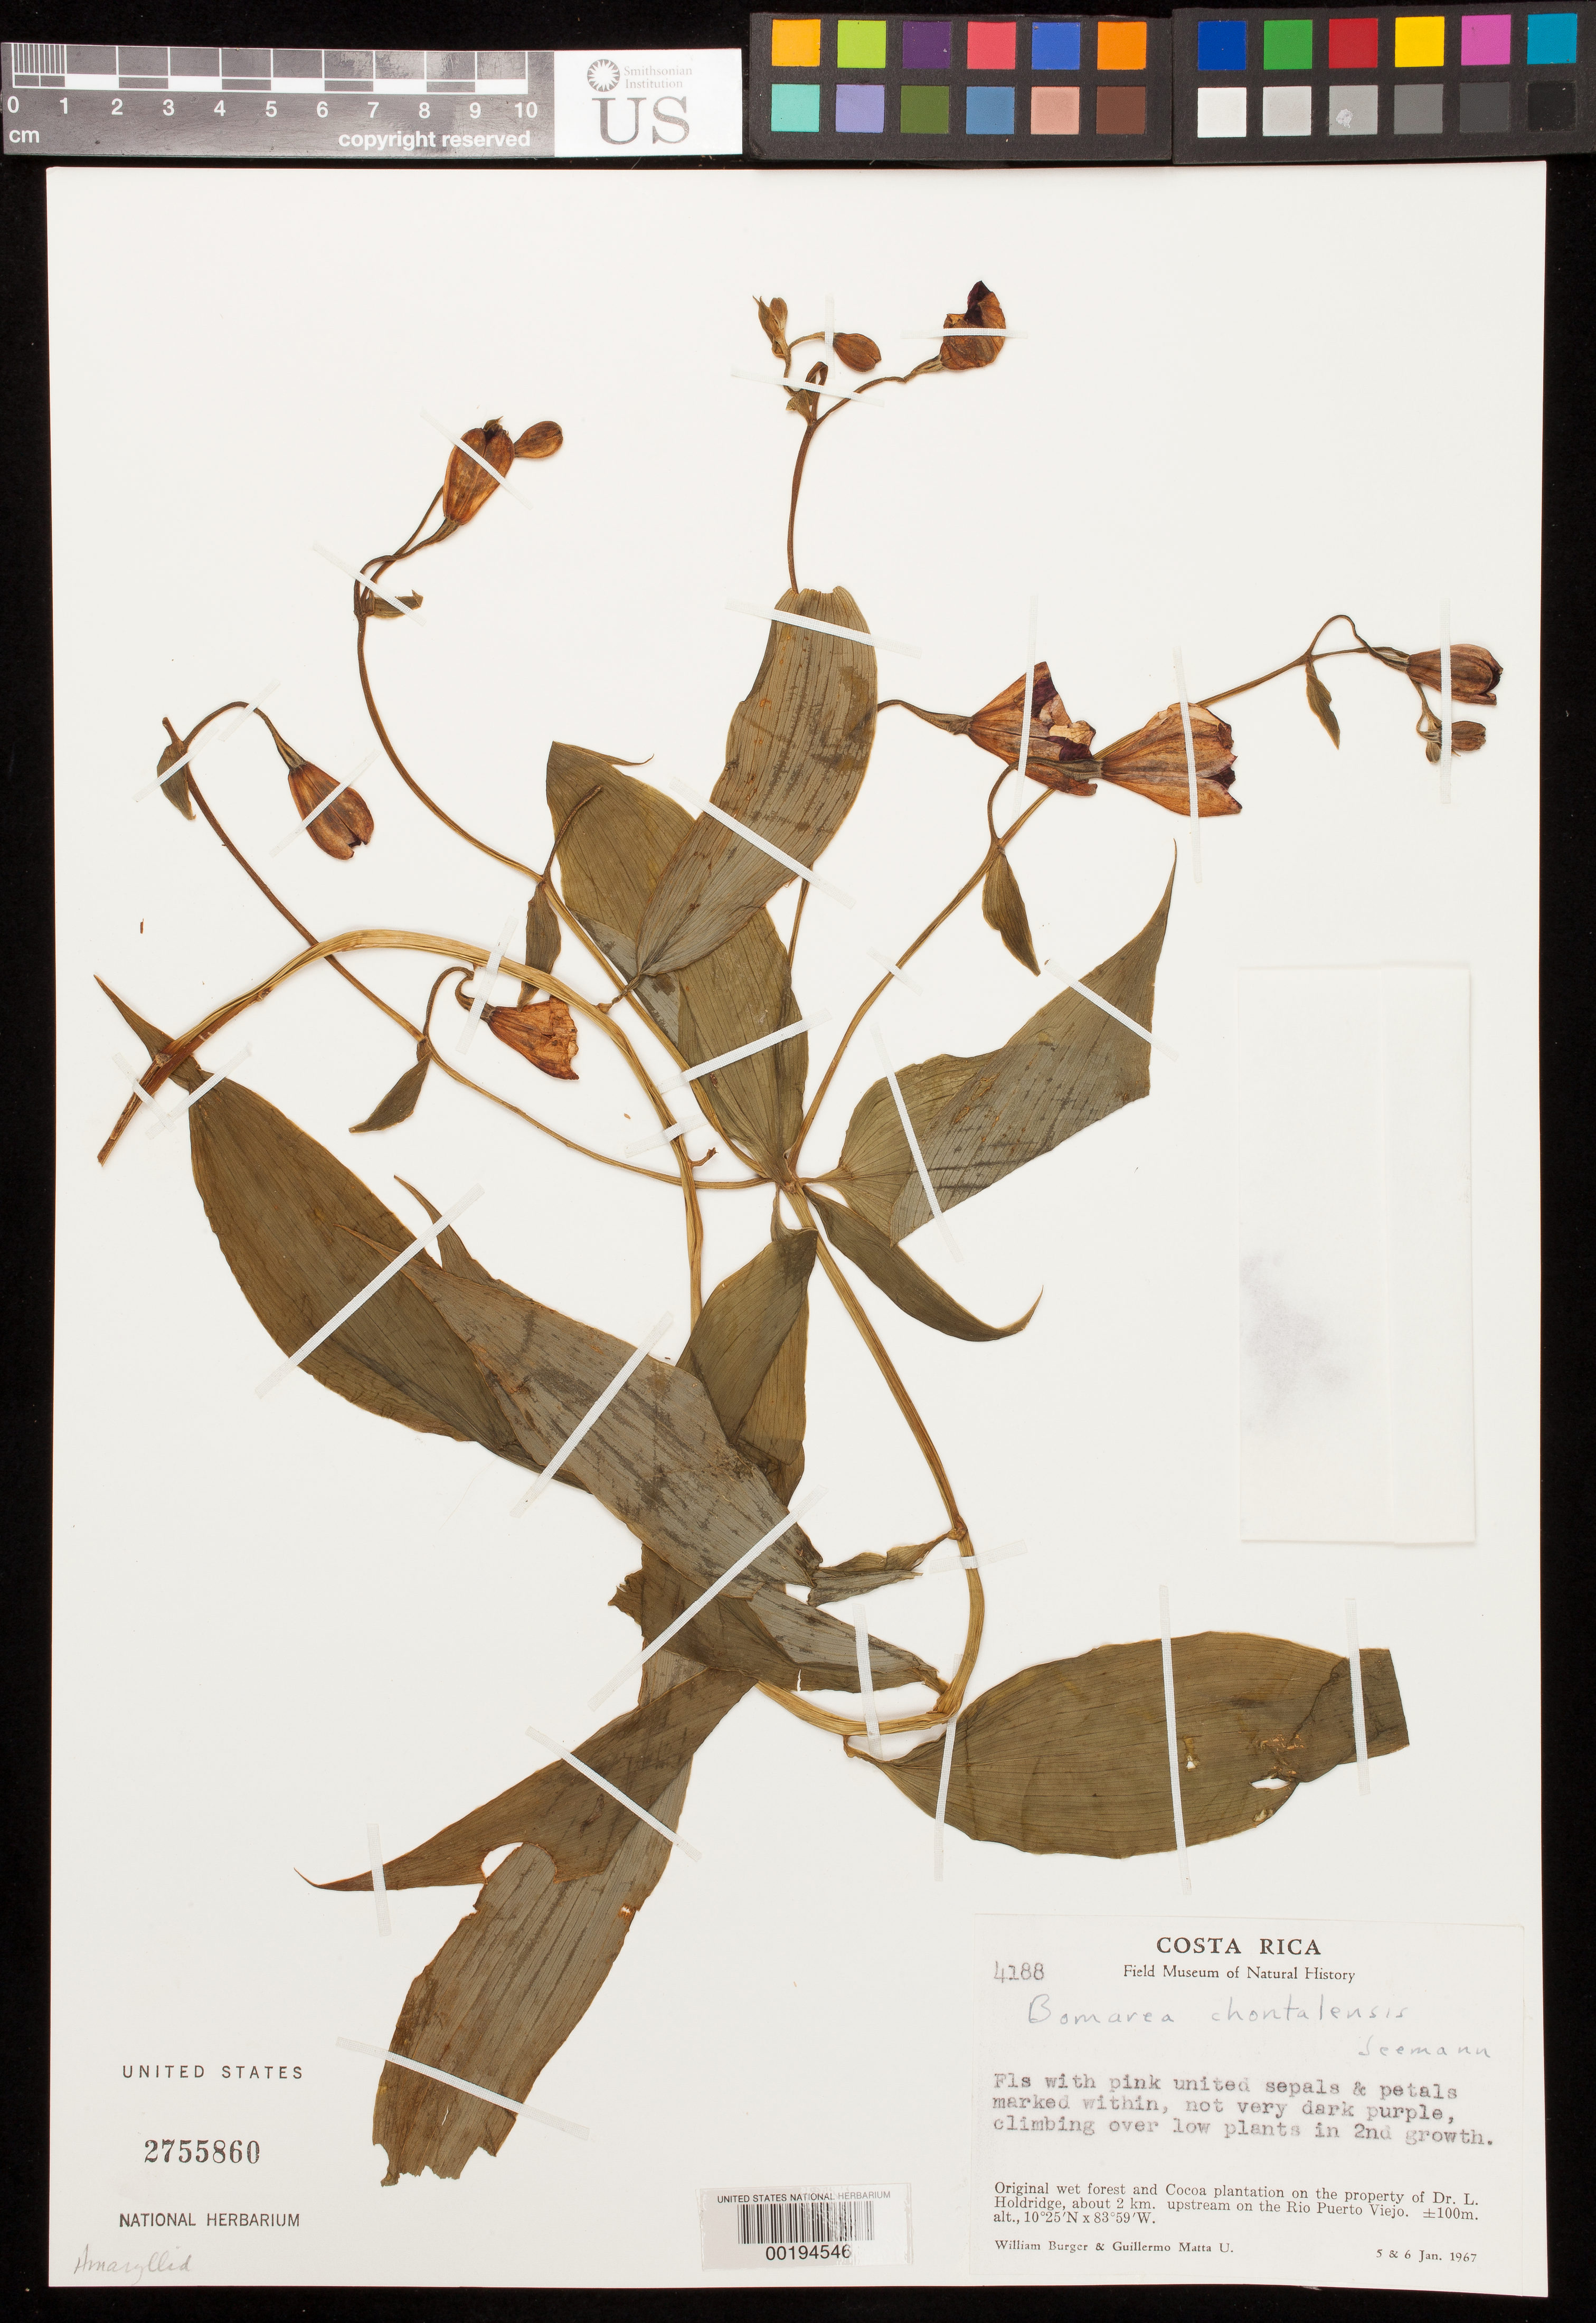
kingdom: Plantae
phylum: Tracheophyta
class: Liliopsida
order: Liliales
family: Alstroemeriaceae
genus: Bomarea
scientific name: Bomarea chontalensis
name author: Seem.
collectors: W. Burger & G. Matta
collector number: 4188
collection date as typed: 05 Jan 1967 to 06 Jan 1967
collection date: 1967-01-05/1967-01-06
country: Costa Rica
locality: On property of Dr. L. Holdrige, about 2 km upstream on the Rio Puerto Viejo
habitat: Original wet forest and coca plantation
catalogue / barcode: US 2755860